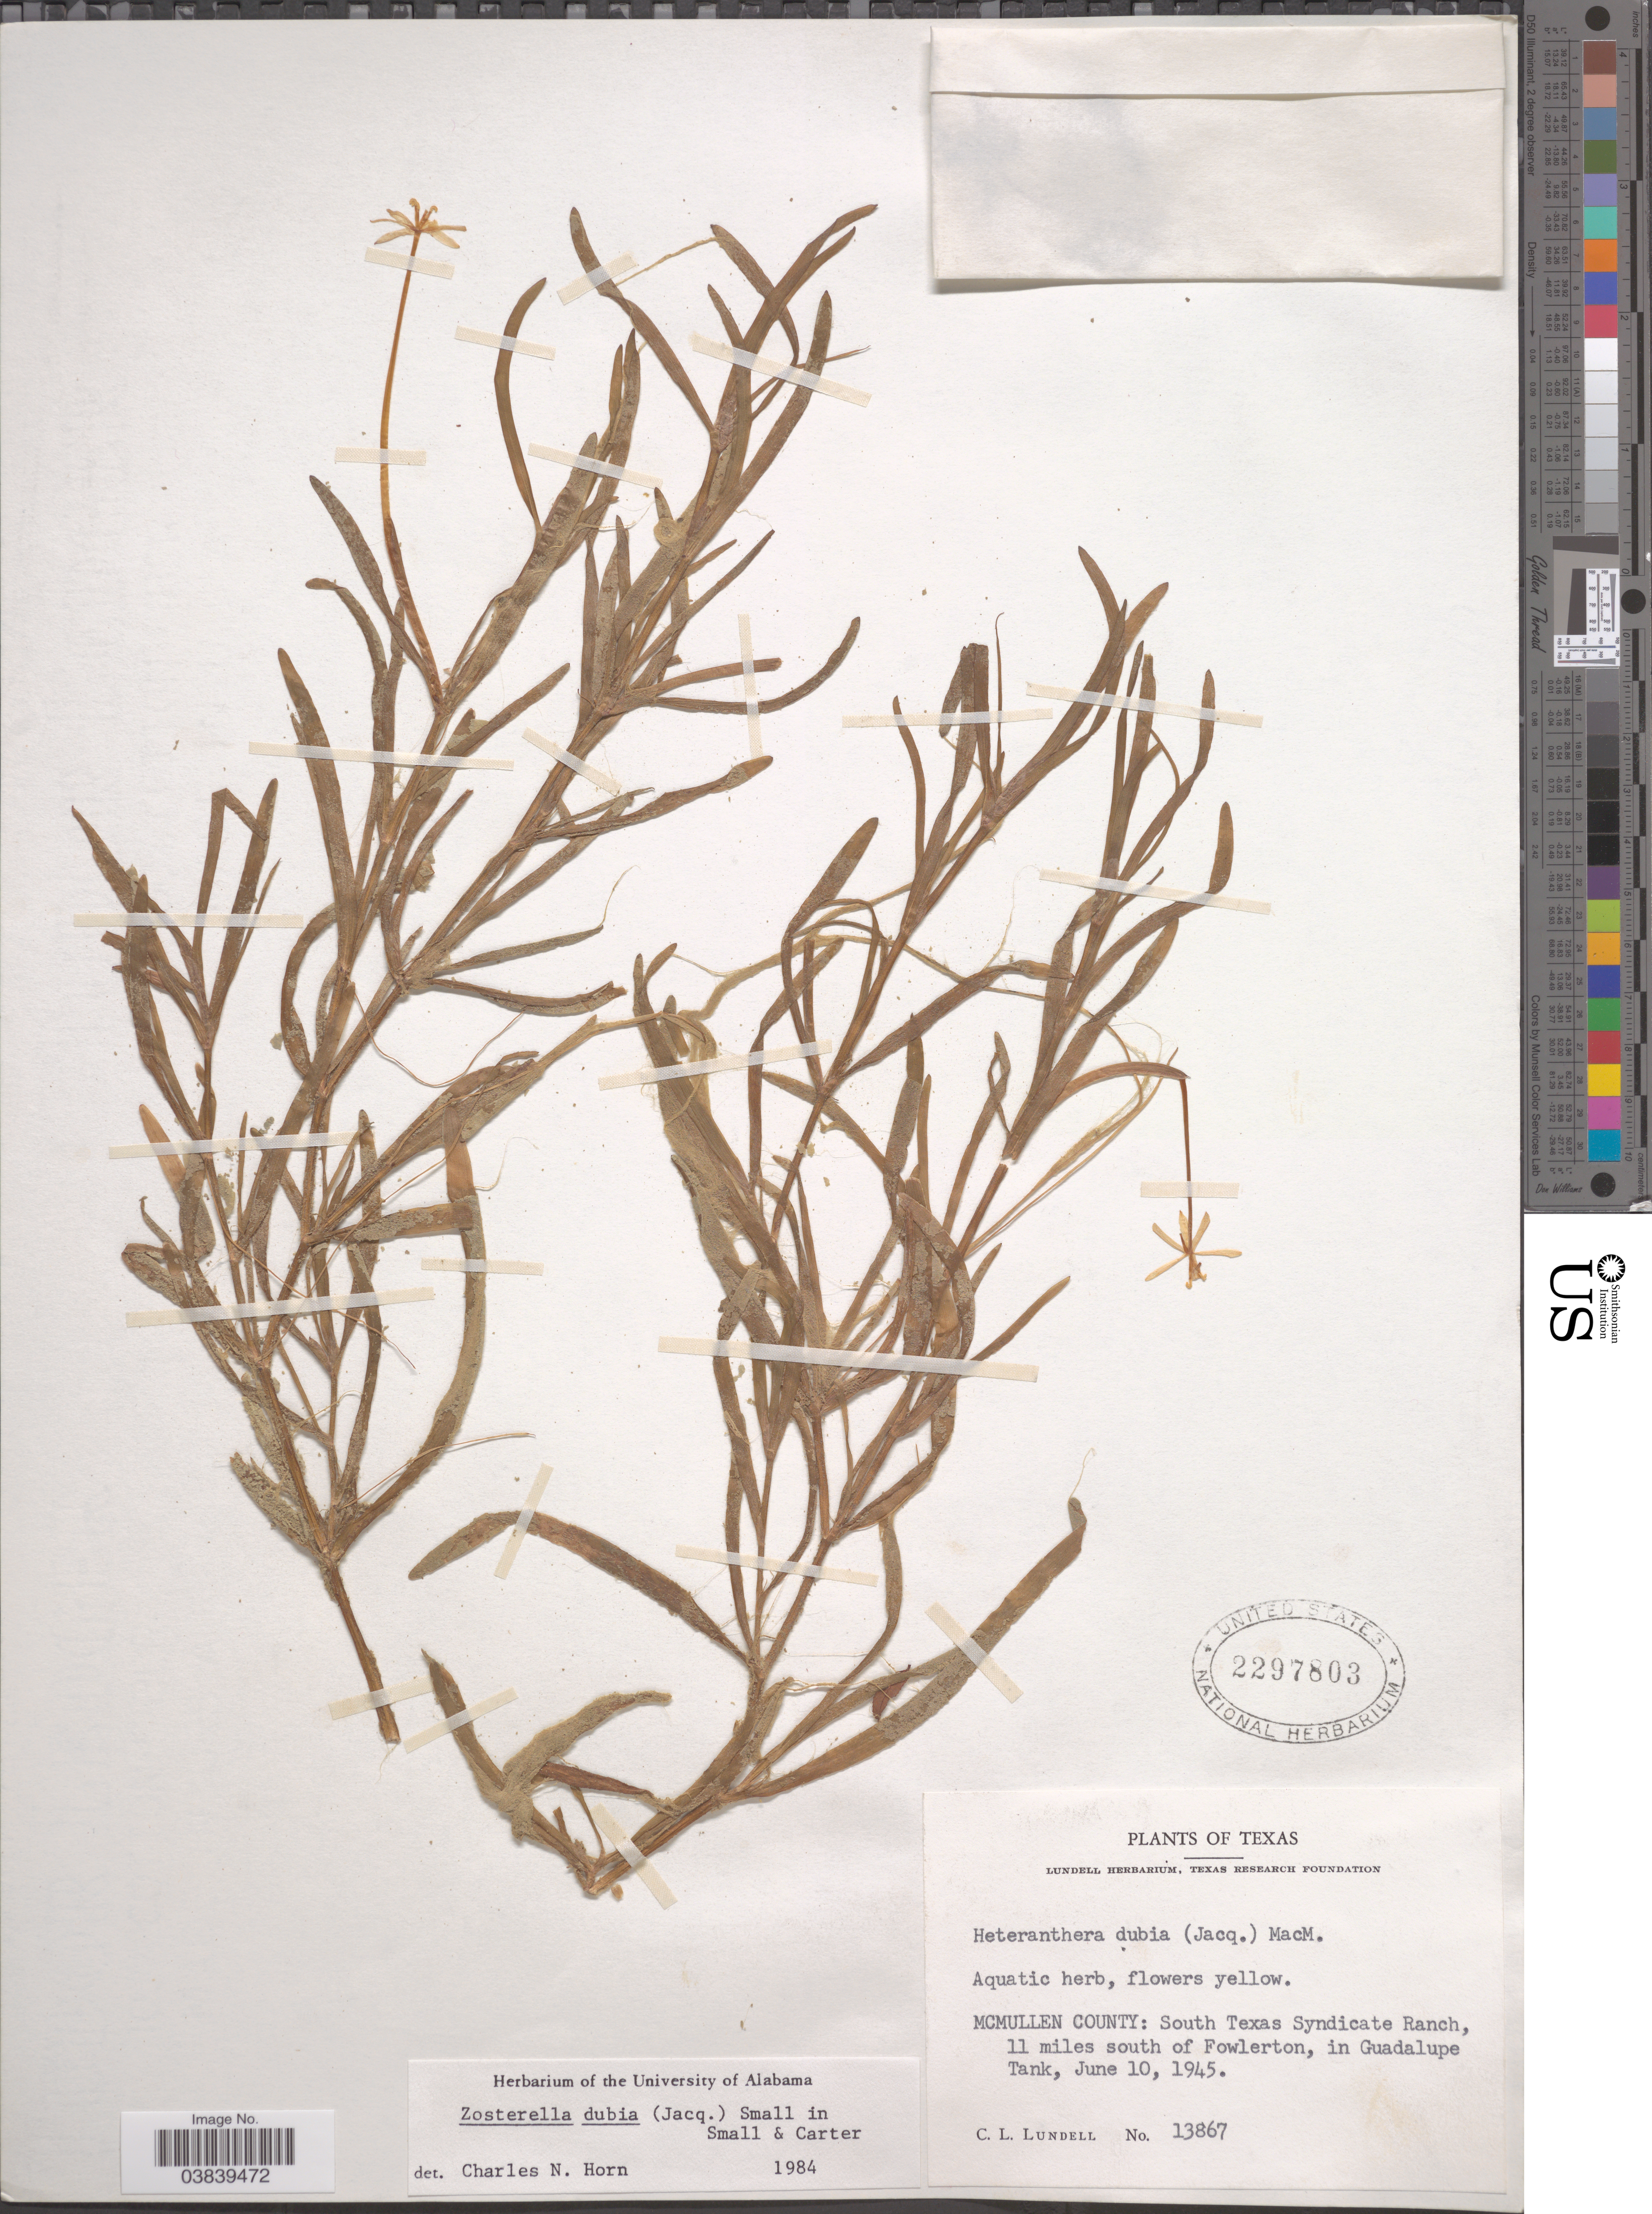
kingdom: Plantae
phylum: Tracheophyta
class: Liliopsida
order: Commelinales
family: Pontederiaceae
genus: Heteranthera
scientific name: Heteranthera dubia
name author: (Jacq.) MacMill.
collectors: C. L. Lundell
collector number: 13867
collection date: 1945-06-10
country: United States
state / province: Texas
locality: McMullen County: South Texas Syndicate Ranch, 11 miles south of Fowlerton, in Guadalupe Tank.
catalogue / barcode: US 2297803